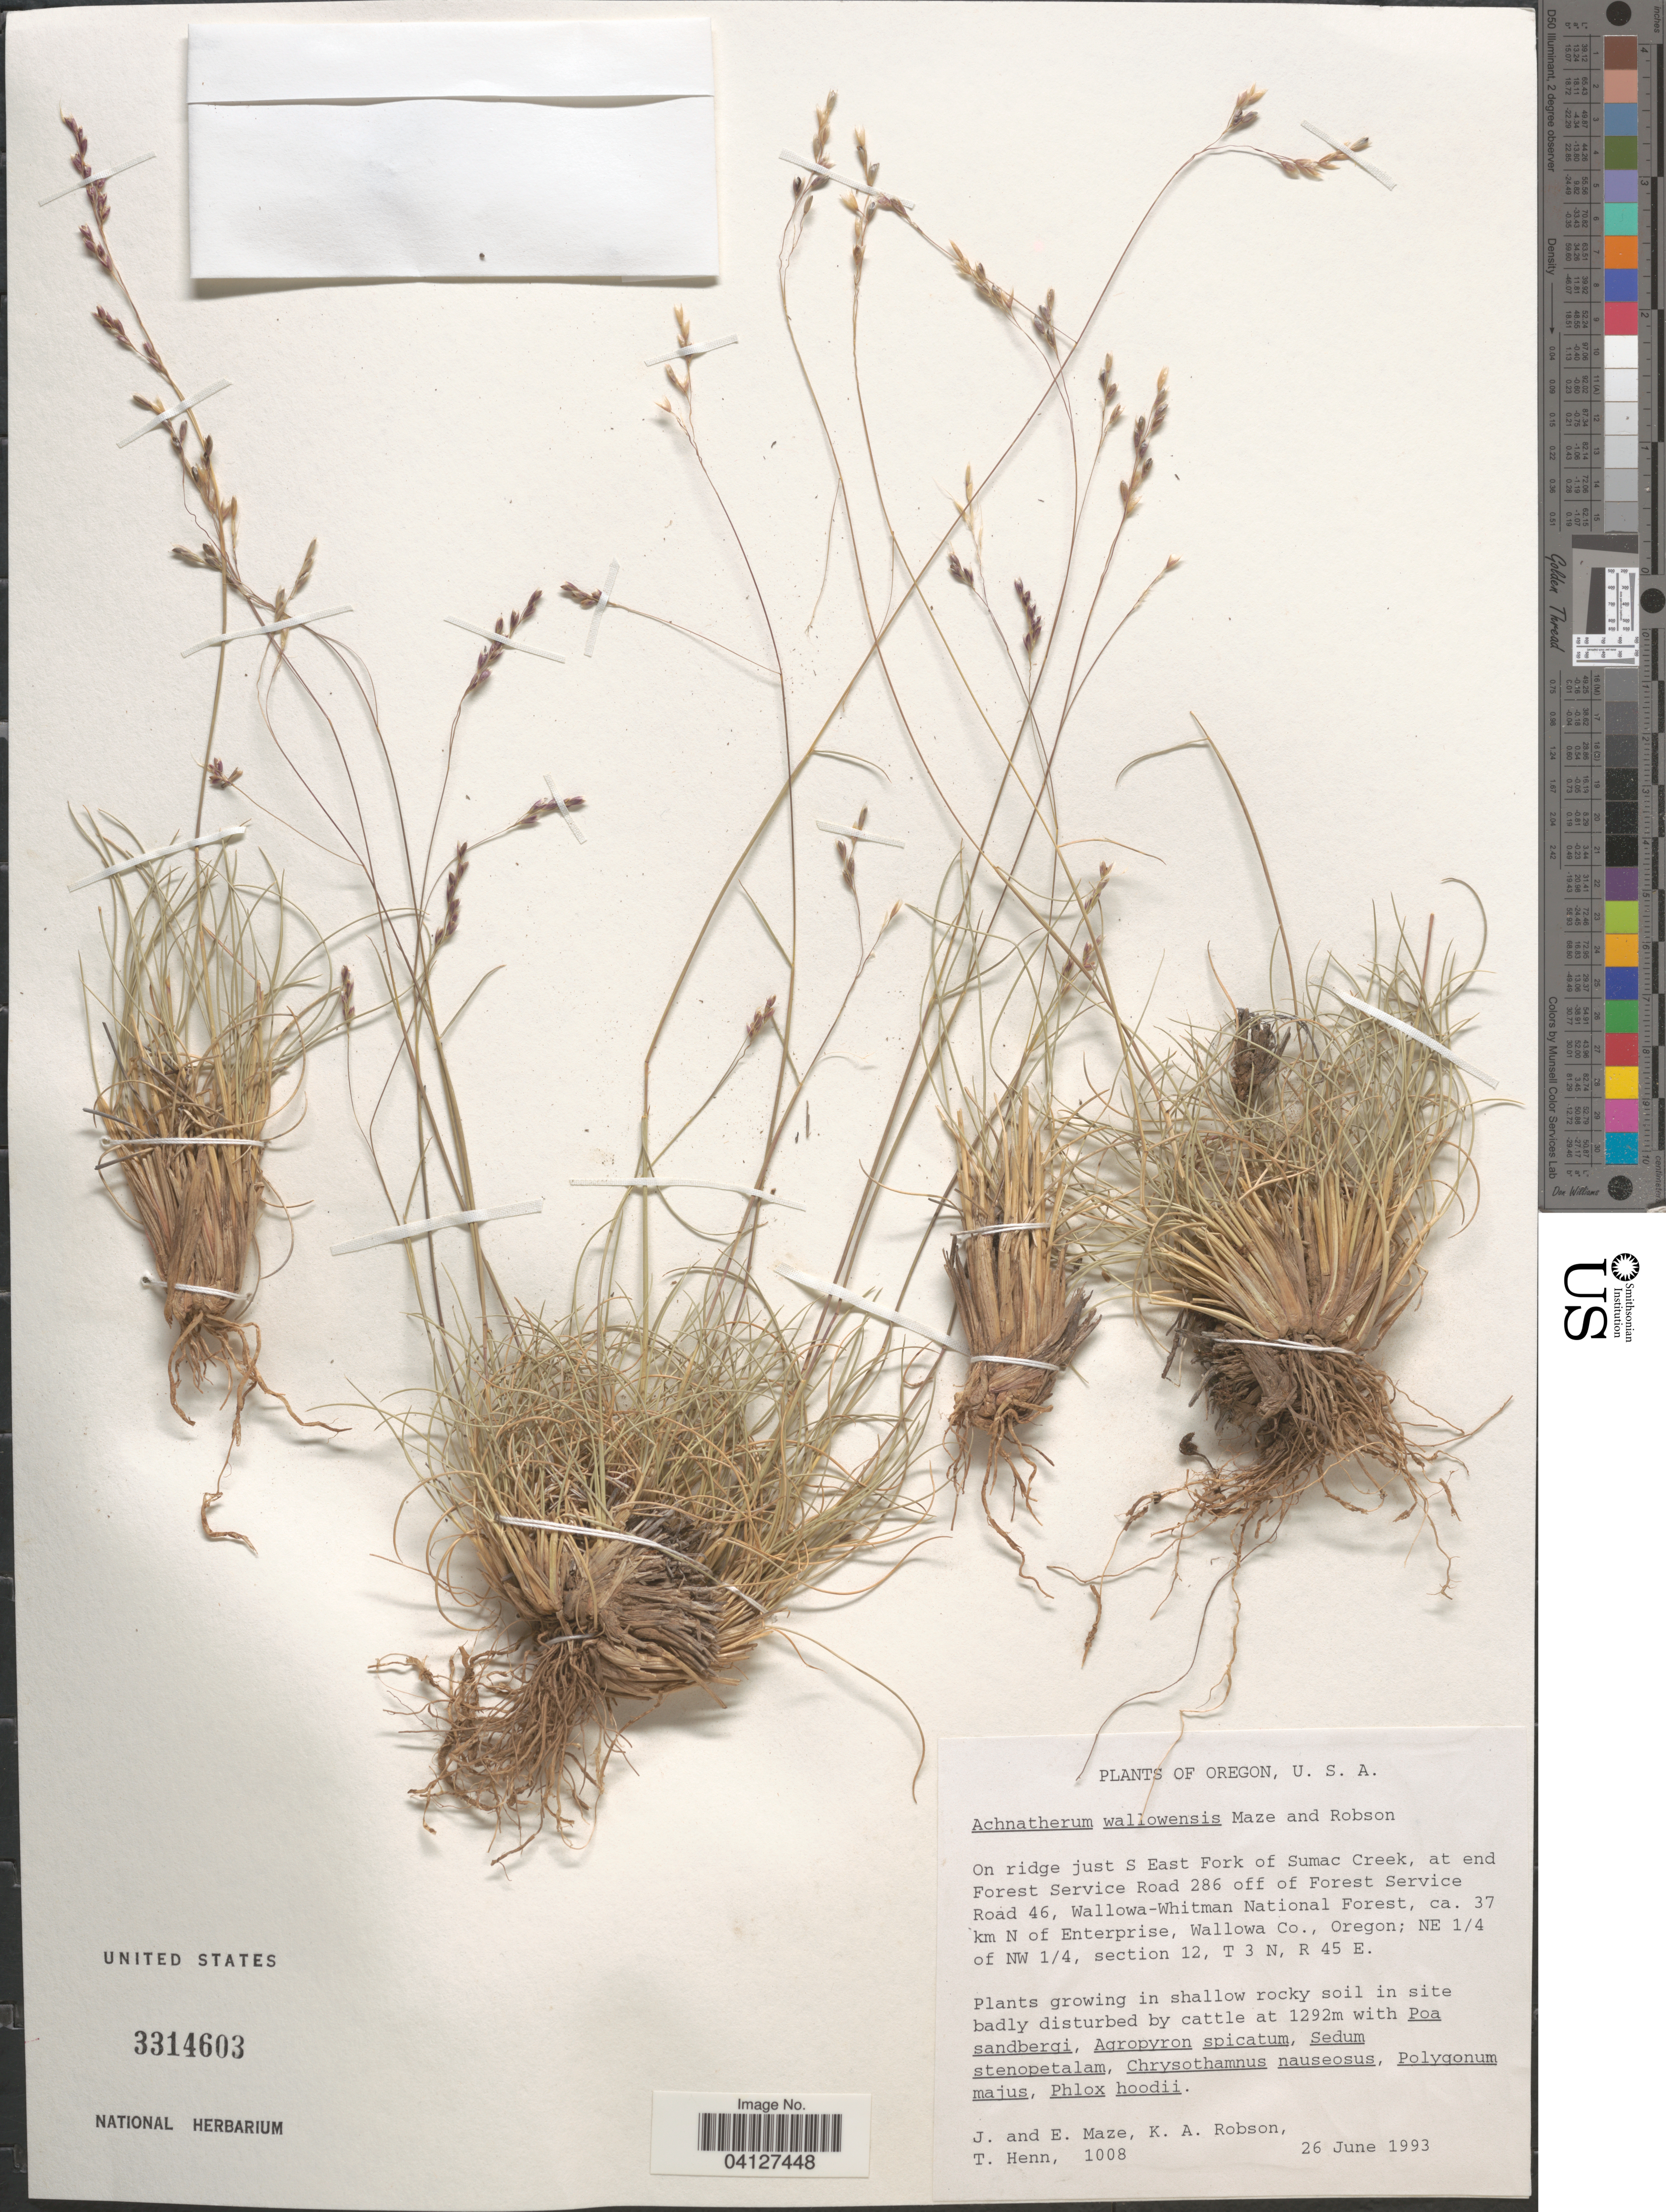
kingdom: Plantae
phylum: Tracheophyta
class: Liliopsida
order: Poales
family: Poaceae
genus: Eriocoma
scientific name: Eriocoma wallowaensis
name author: (J. Maze & K.A. Robson) Romasch.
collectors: J. Maze, E. Maze, K. A. Robson & T. Henn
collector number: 1008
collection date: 1993-06-26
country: United States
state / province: Oregon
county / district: Wallowa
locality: On ridge just S East Fork of Sumar Creek, at end Forest Service Road 286 off of Forest Service Road 46, Wallowa-Whitman National Forest, ca. 37 km N of Enterprise, Wallowa Co. NE ¼ of NW ¼, section 12, T 3 N, R 45 E.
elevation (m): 1292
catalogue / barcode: US 3314603